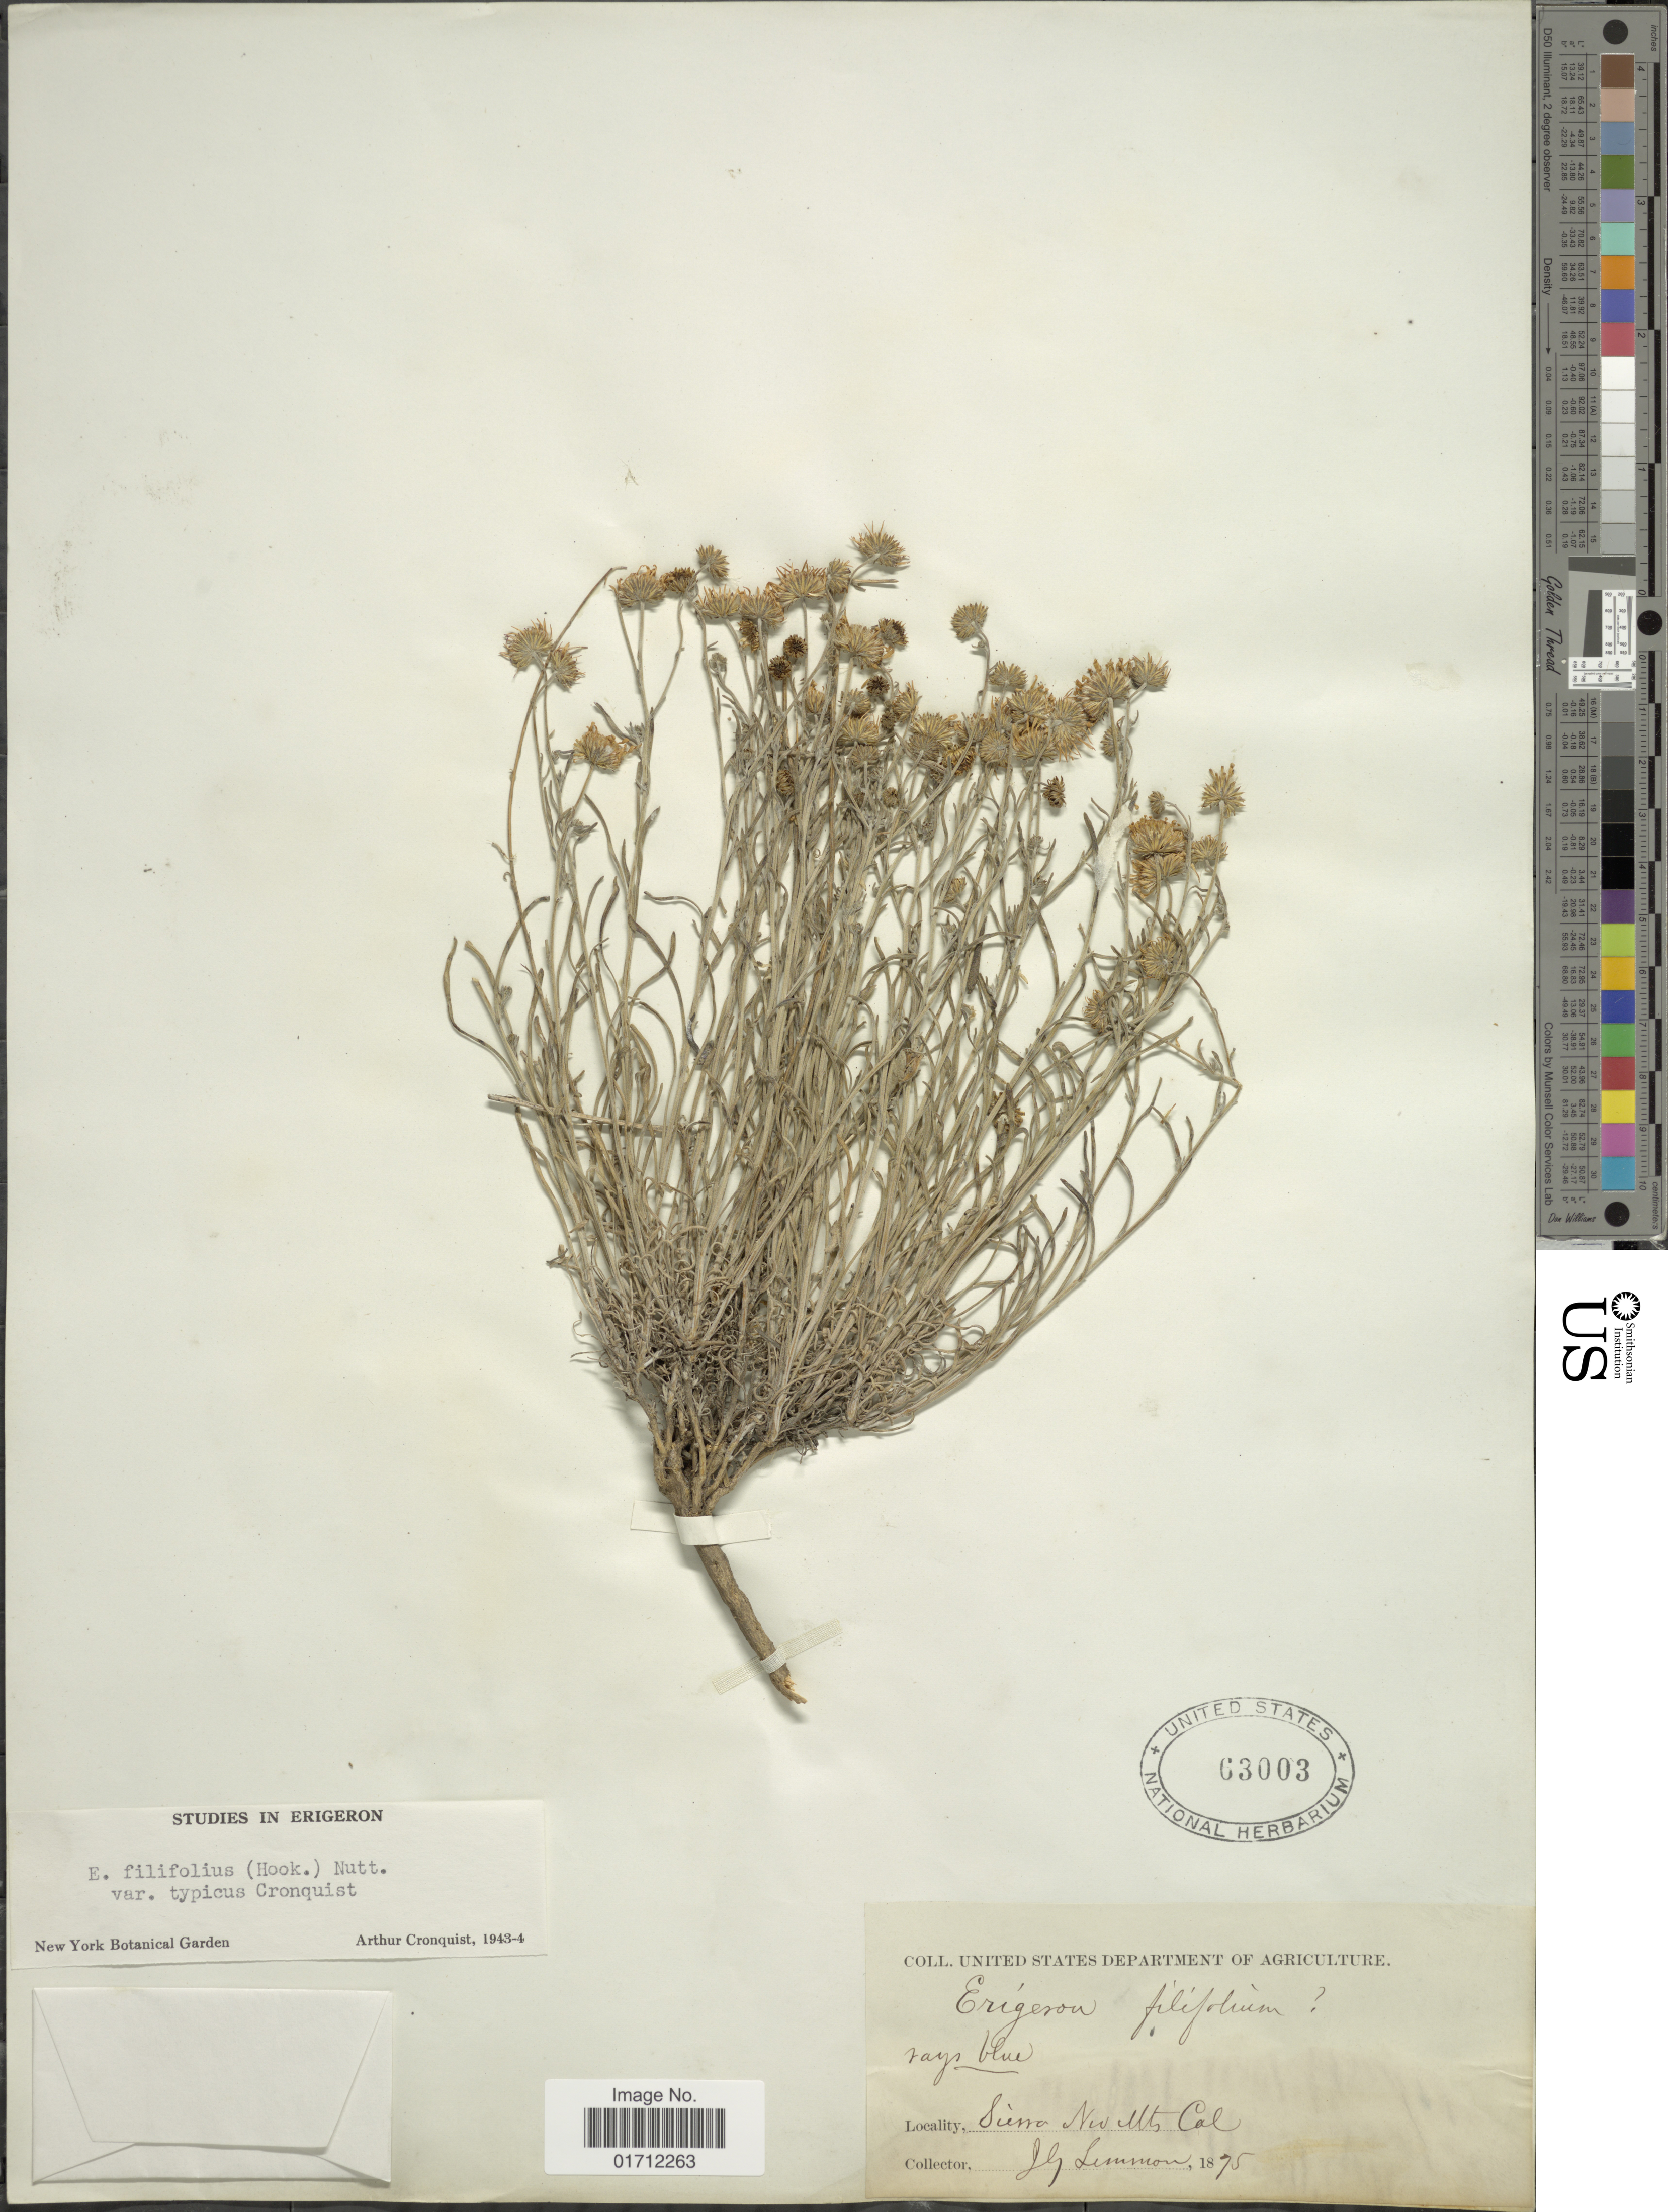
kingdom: Plantae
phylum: Tracheophyta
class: Magnoliopsida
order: Asterales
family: Asteraceae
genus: Erigeron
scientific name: Erigeron filifolius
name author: (Hook.) Nutt.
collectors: J. Lemmon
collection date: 1875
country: United States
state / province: California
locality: Sierra Nev Mts.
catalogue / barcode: US 63003